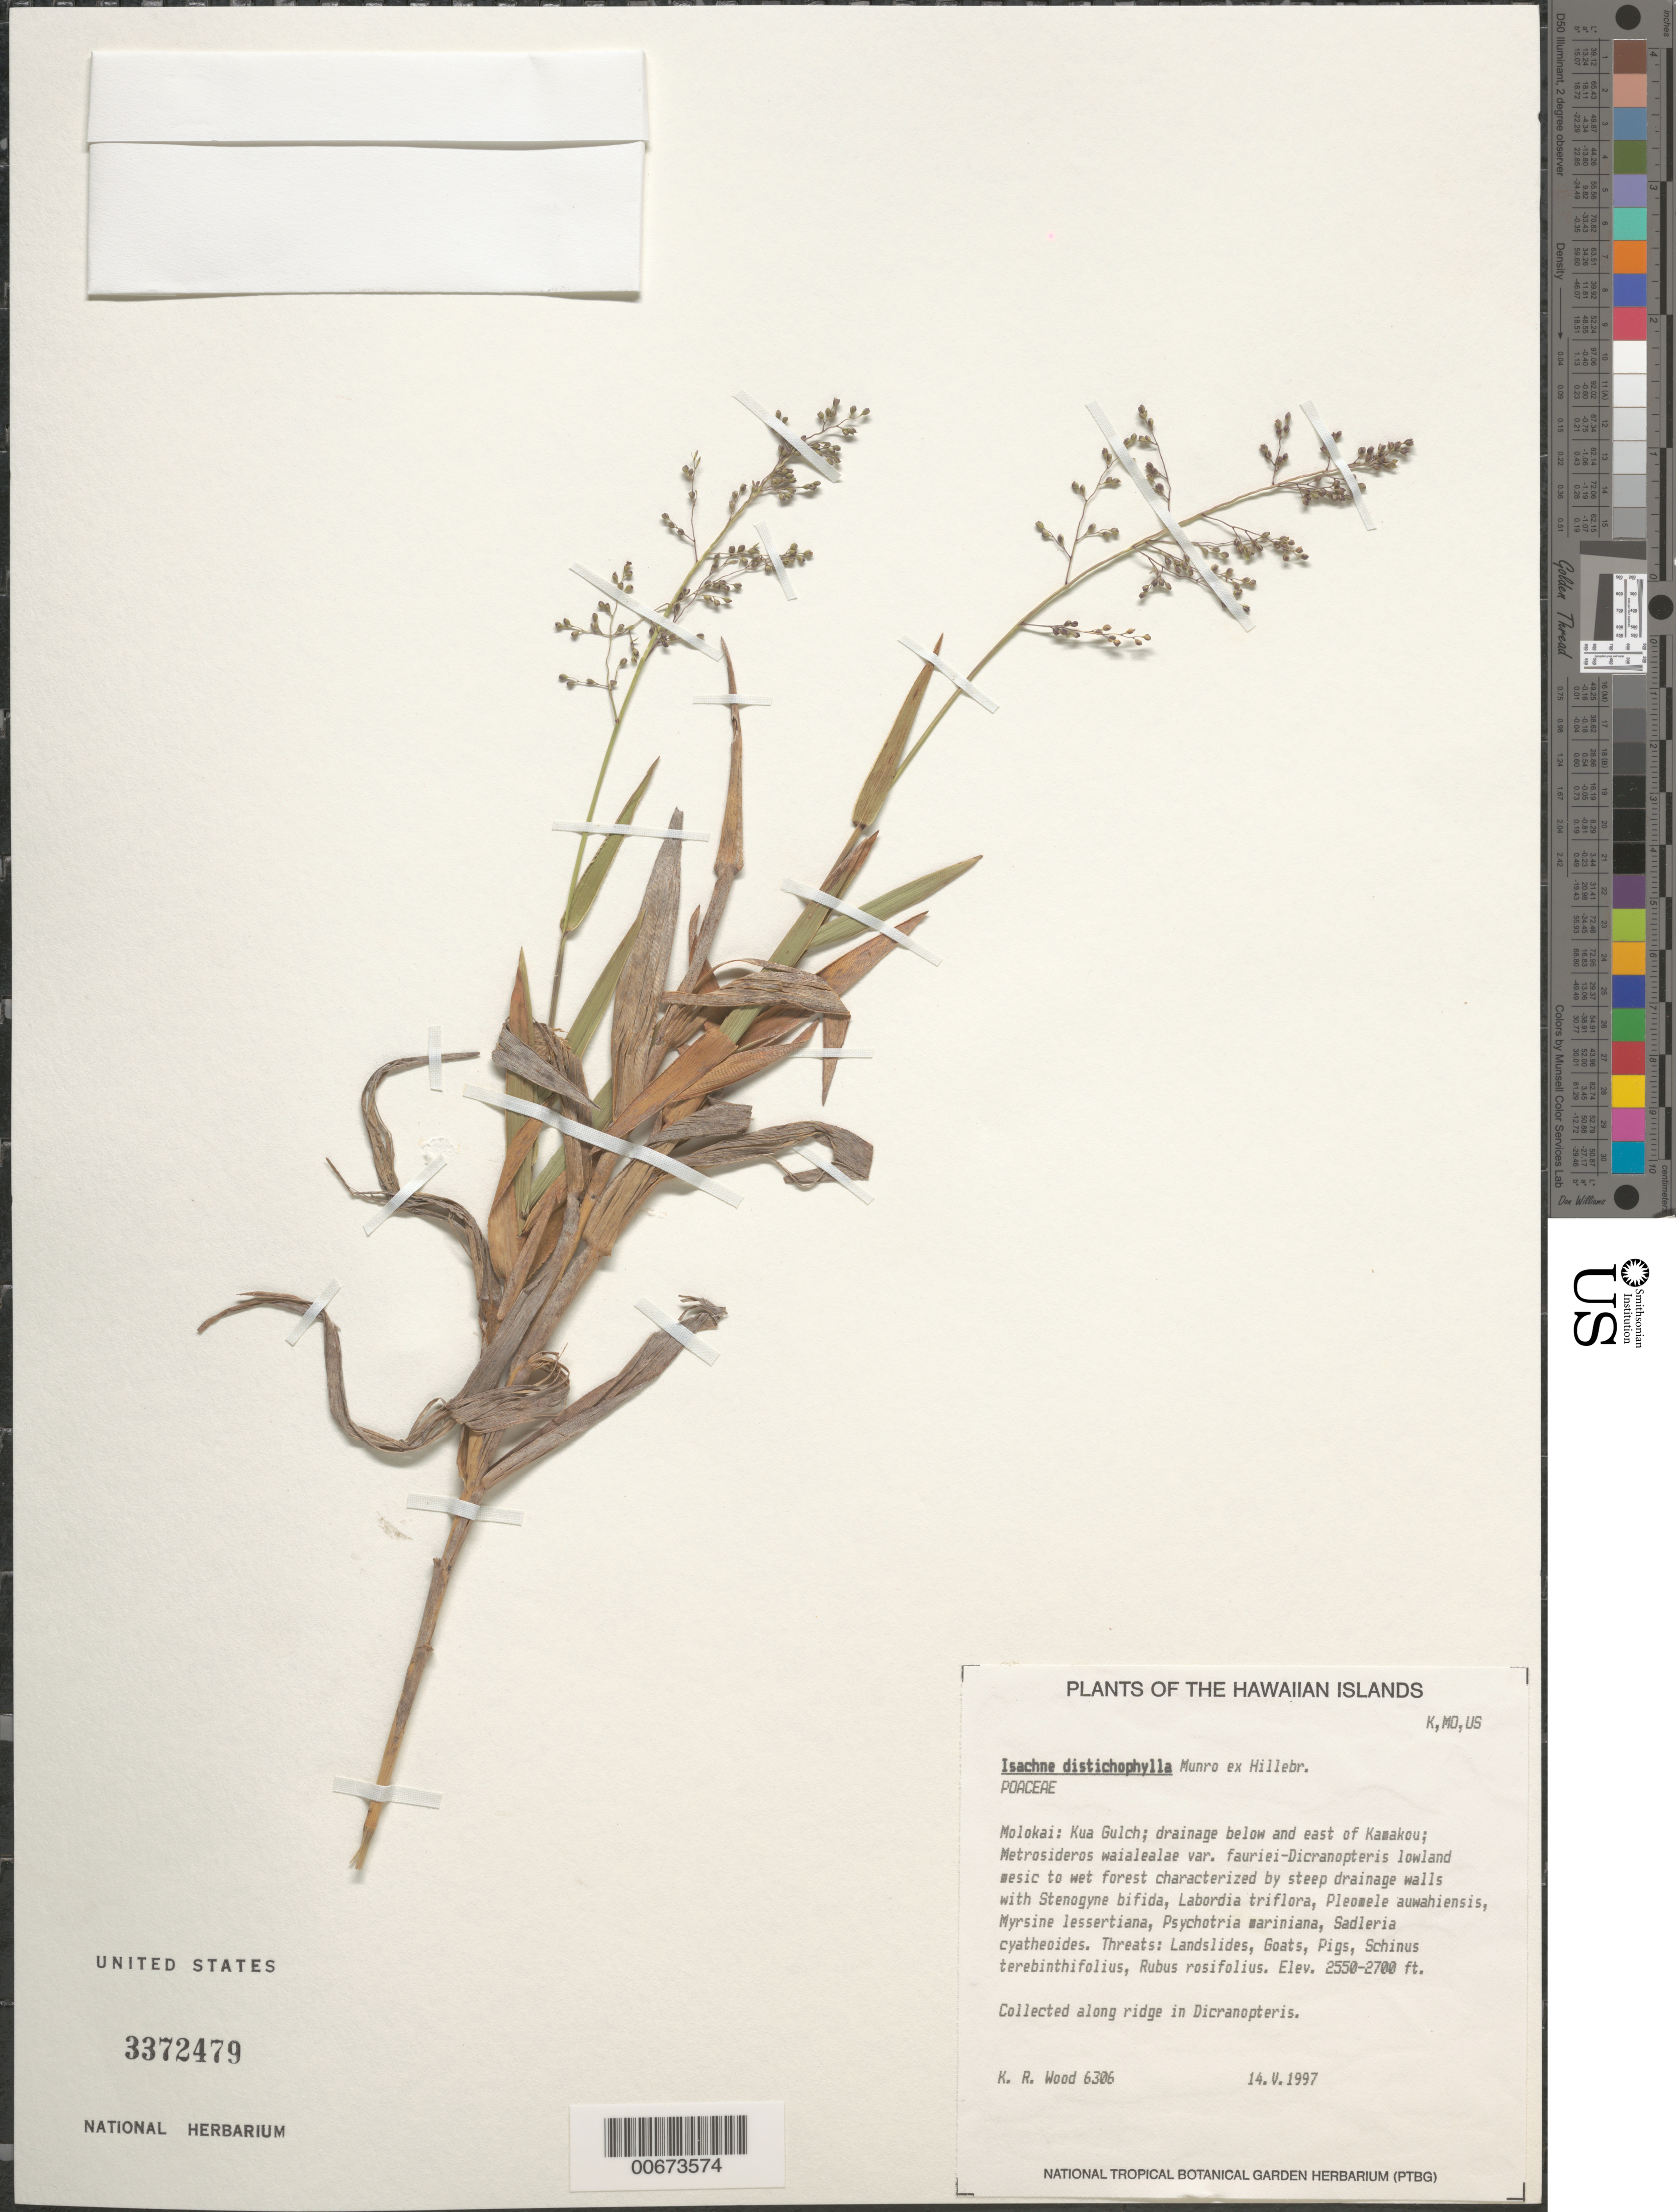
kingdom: Plantae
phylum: Tracheophyta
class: Liliopsida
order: Poales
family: Poaceae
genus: Isachne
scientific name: Isachne distichophylla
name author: Munro ex Hillebr.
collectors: K. Wood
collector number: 6306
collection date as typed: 14 May 1997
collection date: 1997-05-14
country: United States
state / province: Hawaii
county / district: Maui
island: Moloka'i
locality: Kua Gulch, drainage below and E of Kamakou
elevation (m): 777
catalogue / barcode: US 3372479